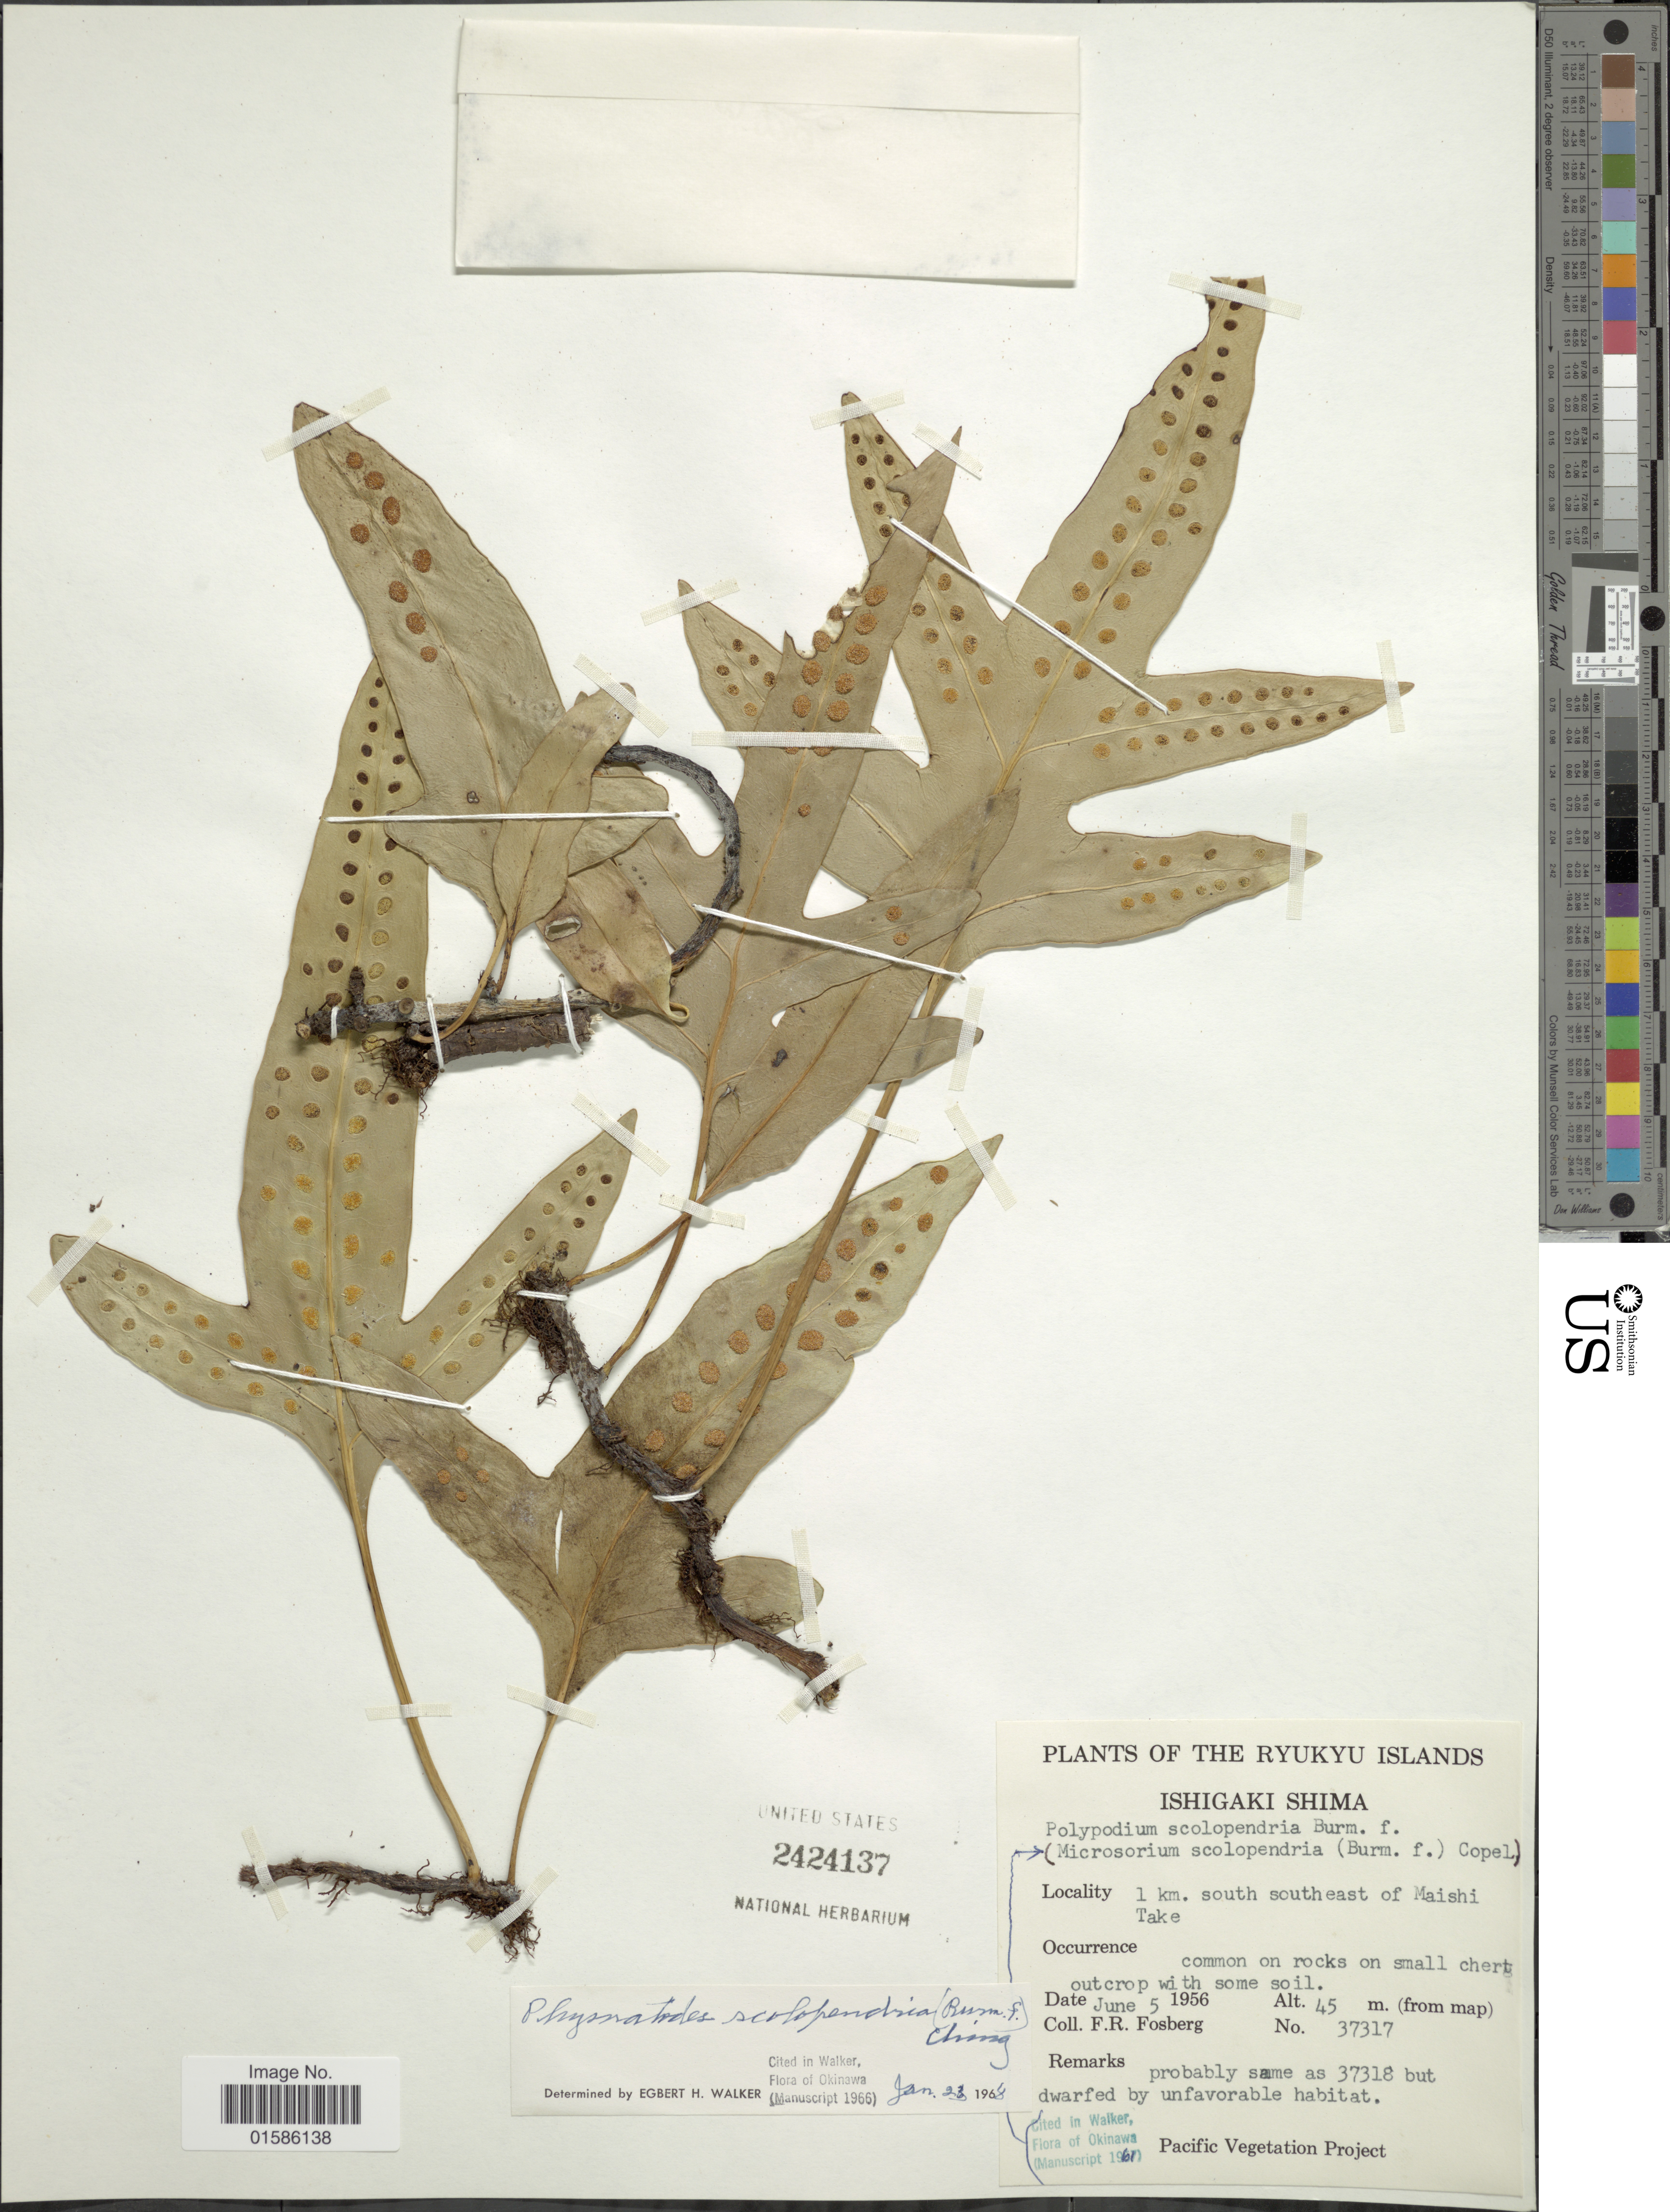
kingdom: Plantae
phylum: Tracheophyta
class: Polypodiopsida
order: Polypodiales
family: Polypodiaceae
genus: Microsorum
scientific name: Microsorum scolopendria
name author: (Burm. f.) Copel.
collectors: F. R. Fosberg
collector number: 37317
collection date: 1956-06-05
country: Japan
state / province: Okinawa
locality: The Ryukyus Islands, Ishigaki Shima, 1 km. south southeast of Maishi Take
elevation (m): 45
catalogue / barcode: US 2424137